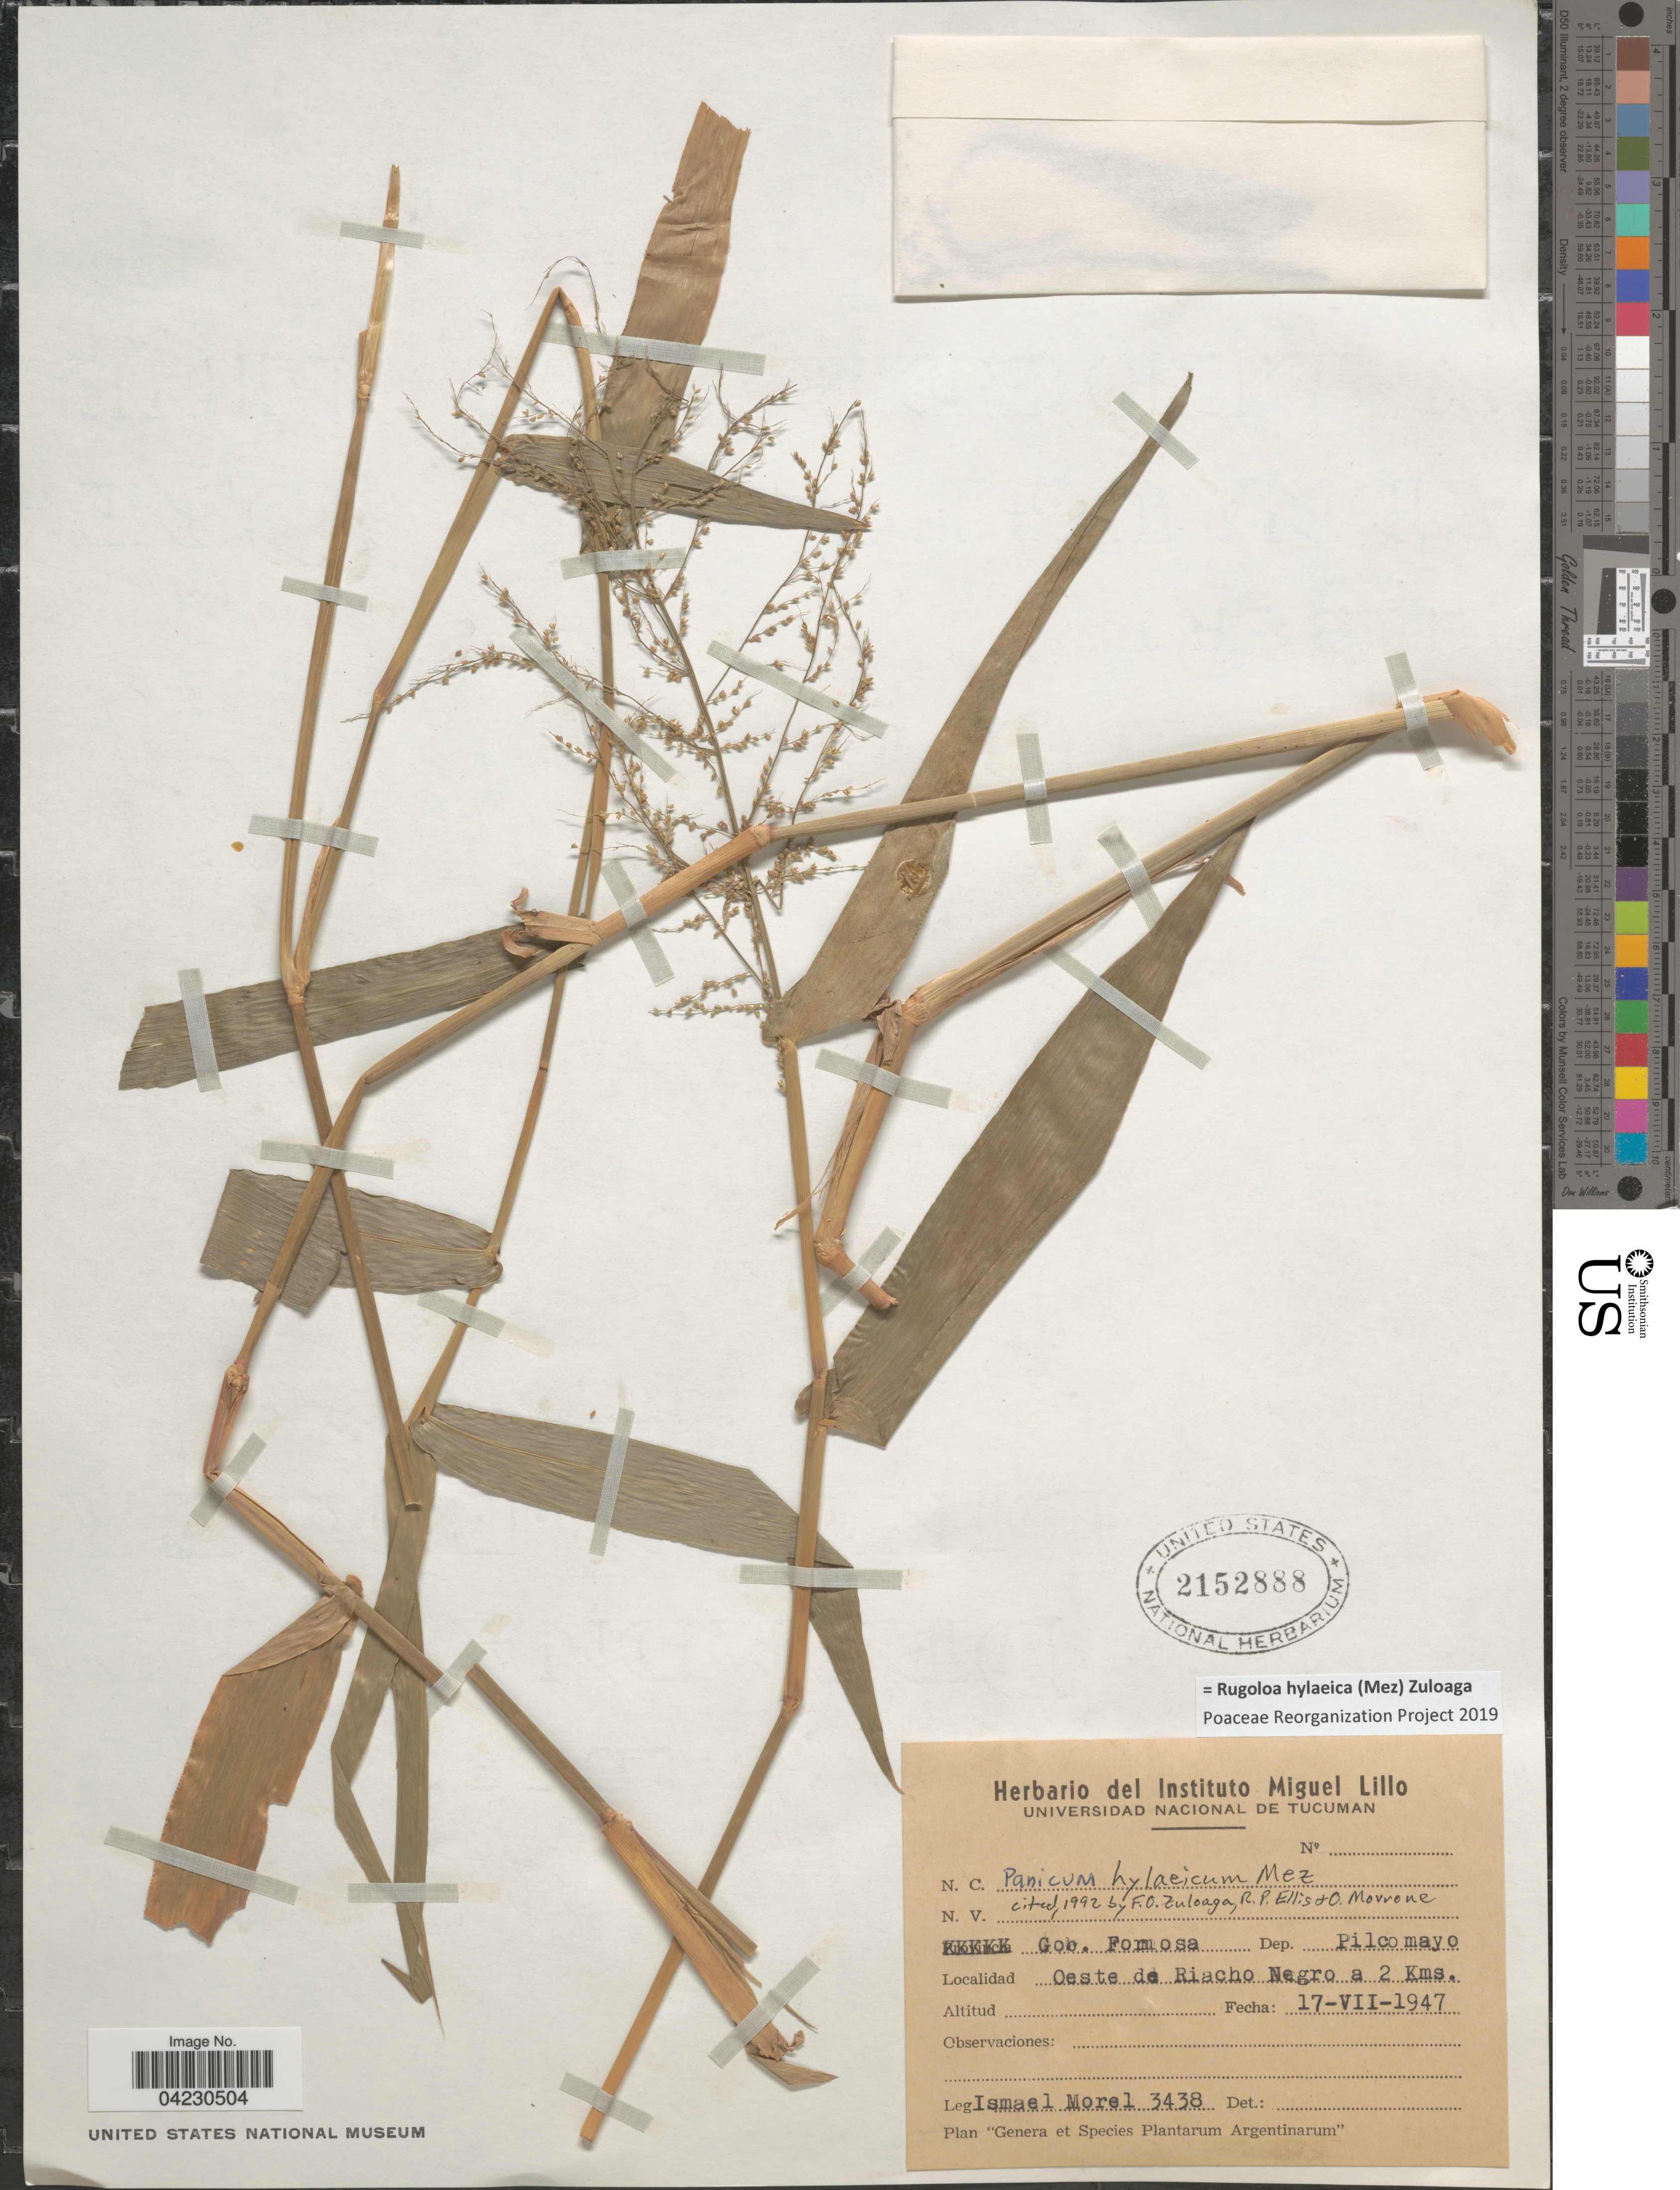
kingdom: Plantae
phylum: Tracheophyta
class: Liliopsida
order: Poales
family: Poaceae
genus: Rugoloa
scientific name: Rugoloa hylaeica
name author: (Mez) Zuloaga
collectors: I. Morel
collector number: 3438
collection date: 1947-07-17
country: Argentina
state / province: Formosa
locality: Gob. Formosa. Dep. Pilcomayo. Oeste de Riacho Negro a 2 Kms.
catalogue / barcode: US 2152888